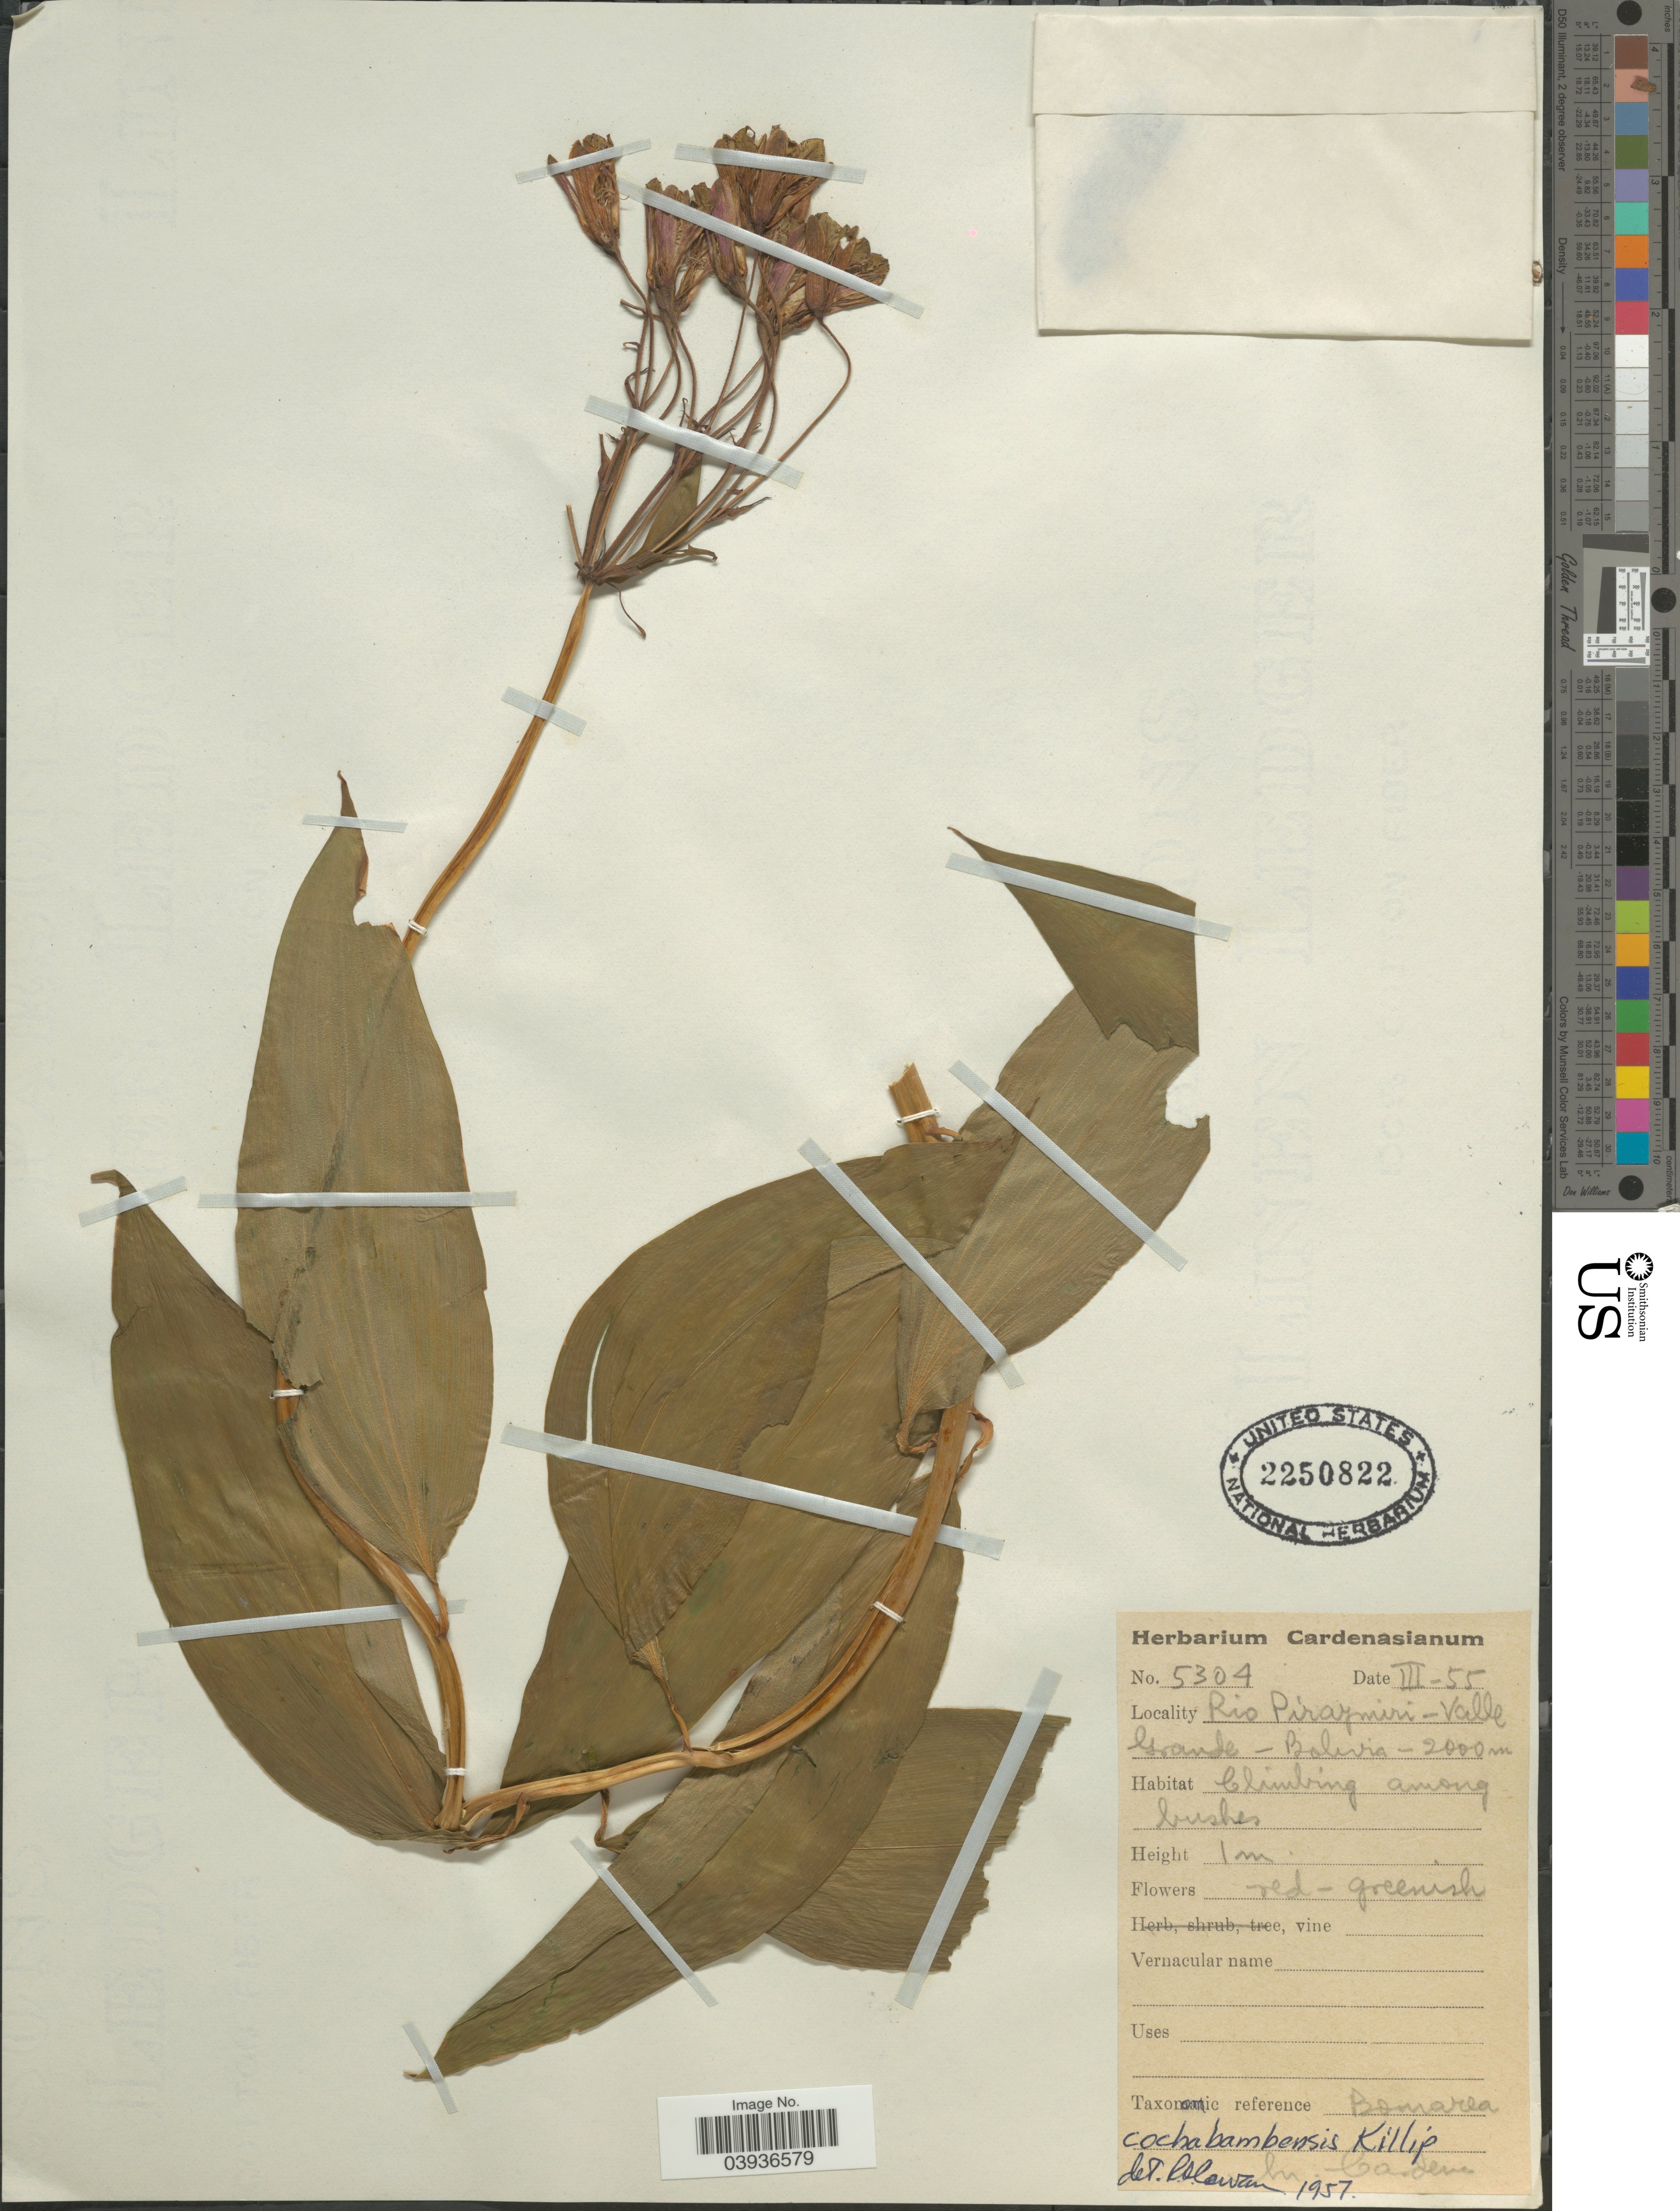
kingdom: Plantae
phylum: Tracheophyta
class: Liliopsida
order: Liliales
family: Alstroemeriaceae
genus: Bomarea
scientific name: Bomarea cochabambensis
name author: Killip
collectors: ex herb. Cardenasianum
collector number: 5304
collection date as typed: Transcribed d/m/y: /3/55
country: Bolivia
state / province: Cochabamba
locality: Rio Piraymiri - Valle Grande.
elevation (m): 2000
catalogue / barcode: US 2250822